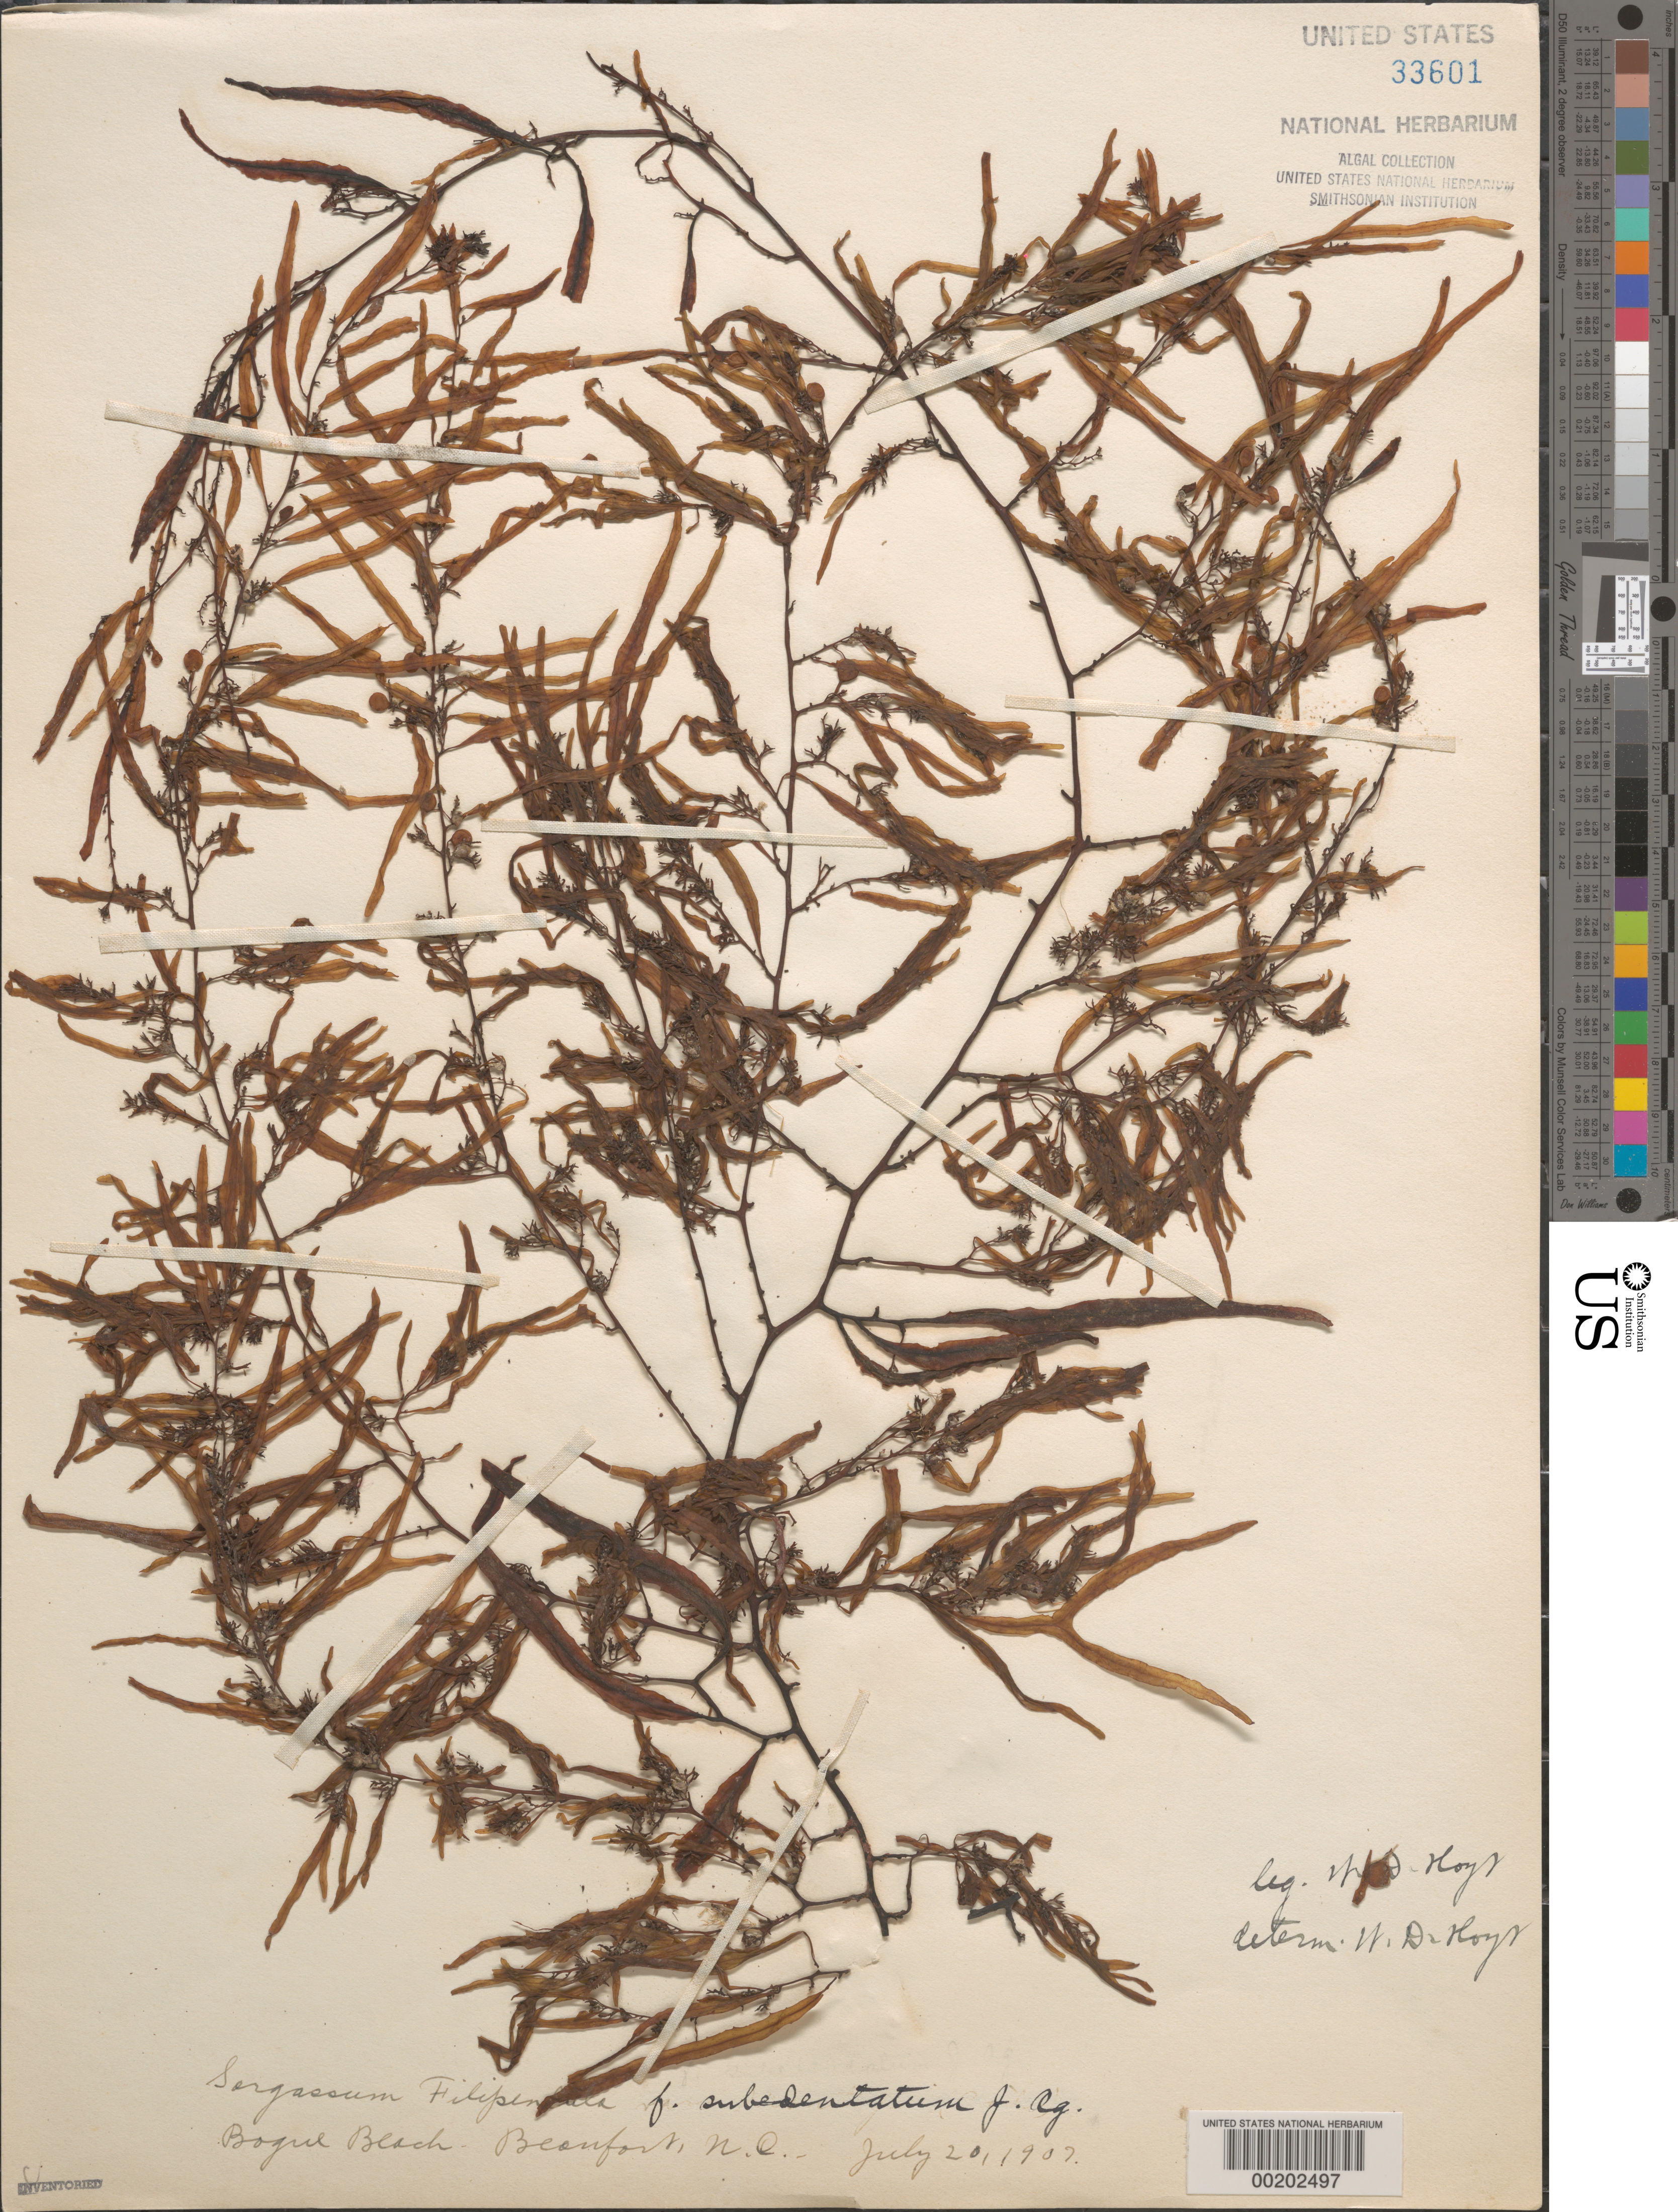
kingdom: Chromista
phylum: Ochrophyta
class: Phaeophyceae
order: Fucales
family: Sargassaceae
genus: Sargassum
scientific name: Sargassum filipendula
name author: C. Agardh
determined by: Hoyt, W. D.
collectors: W. D. Hoyt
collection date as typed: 20 Jul 1907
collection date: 1907-07-20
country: United States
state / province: North Carolina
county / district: Carteret County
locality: Beaufort, Bogue Beach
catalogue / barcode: US 33601